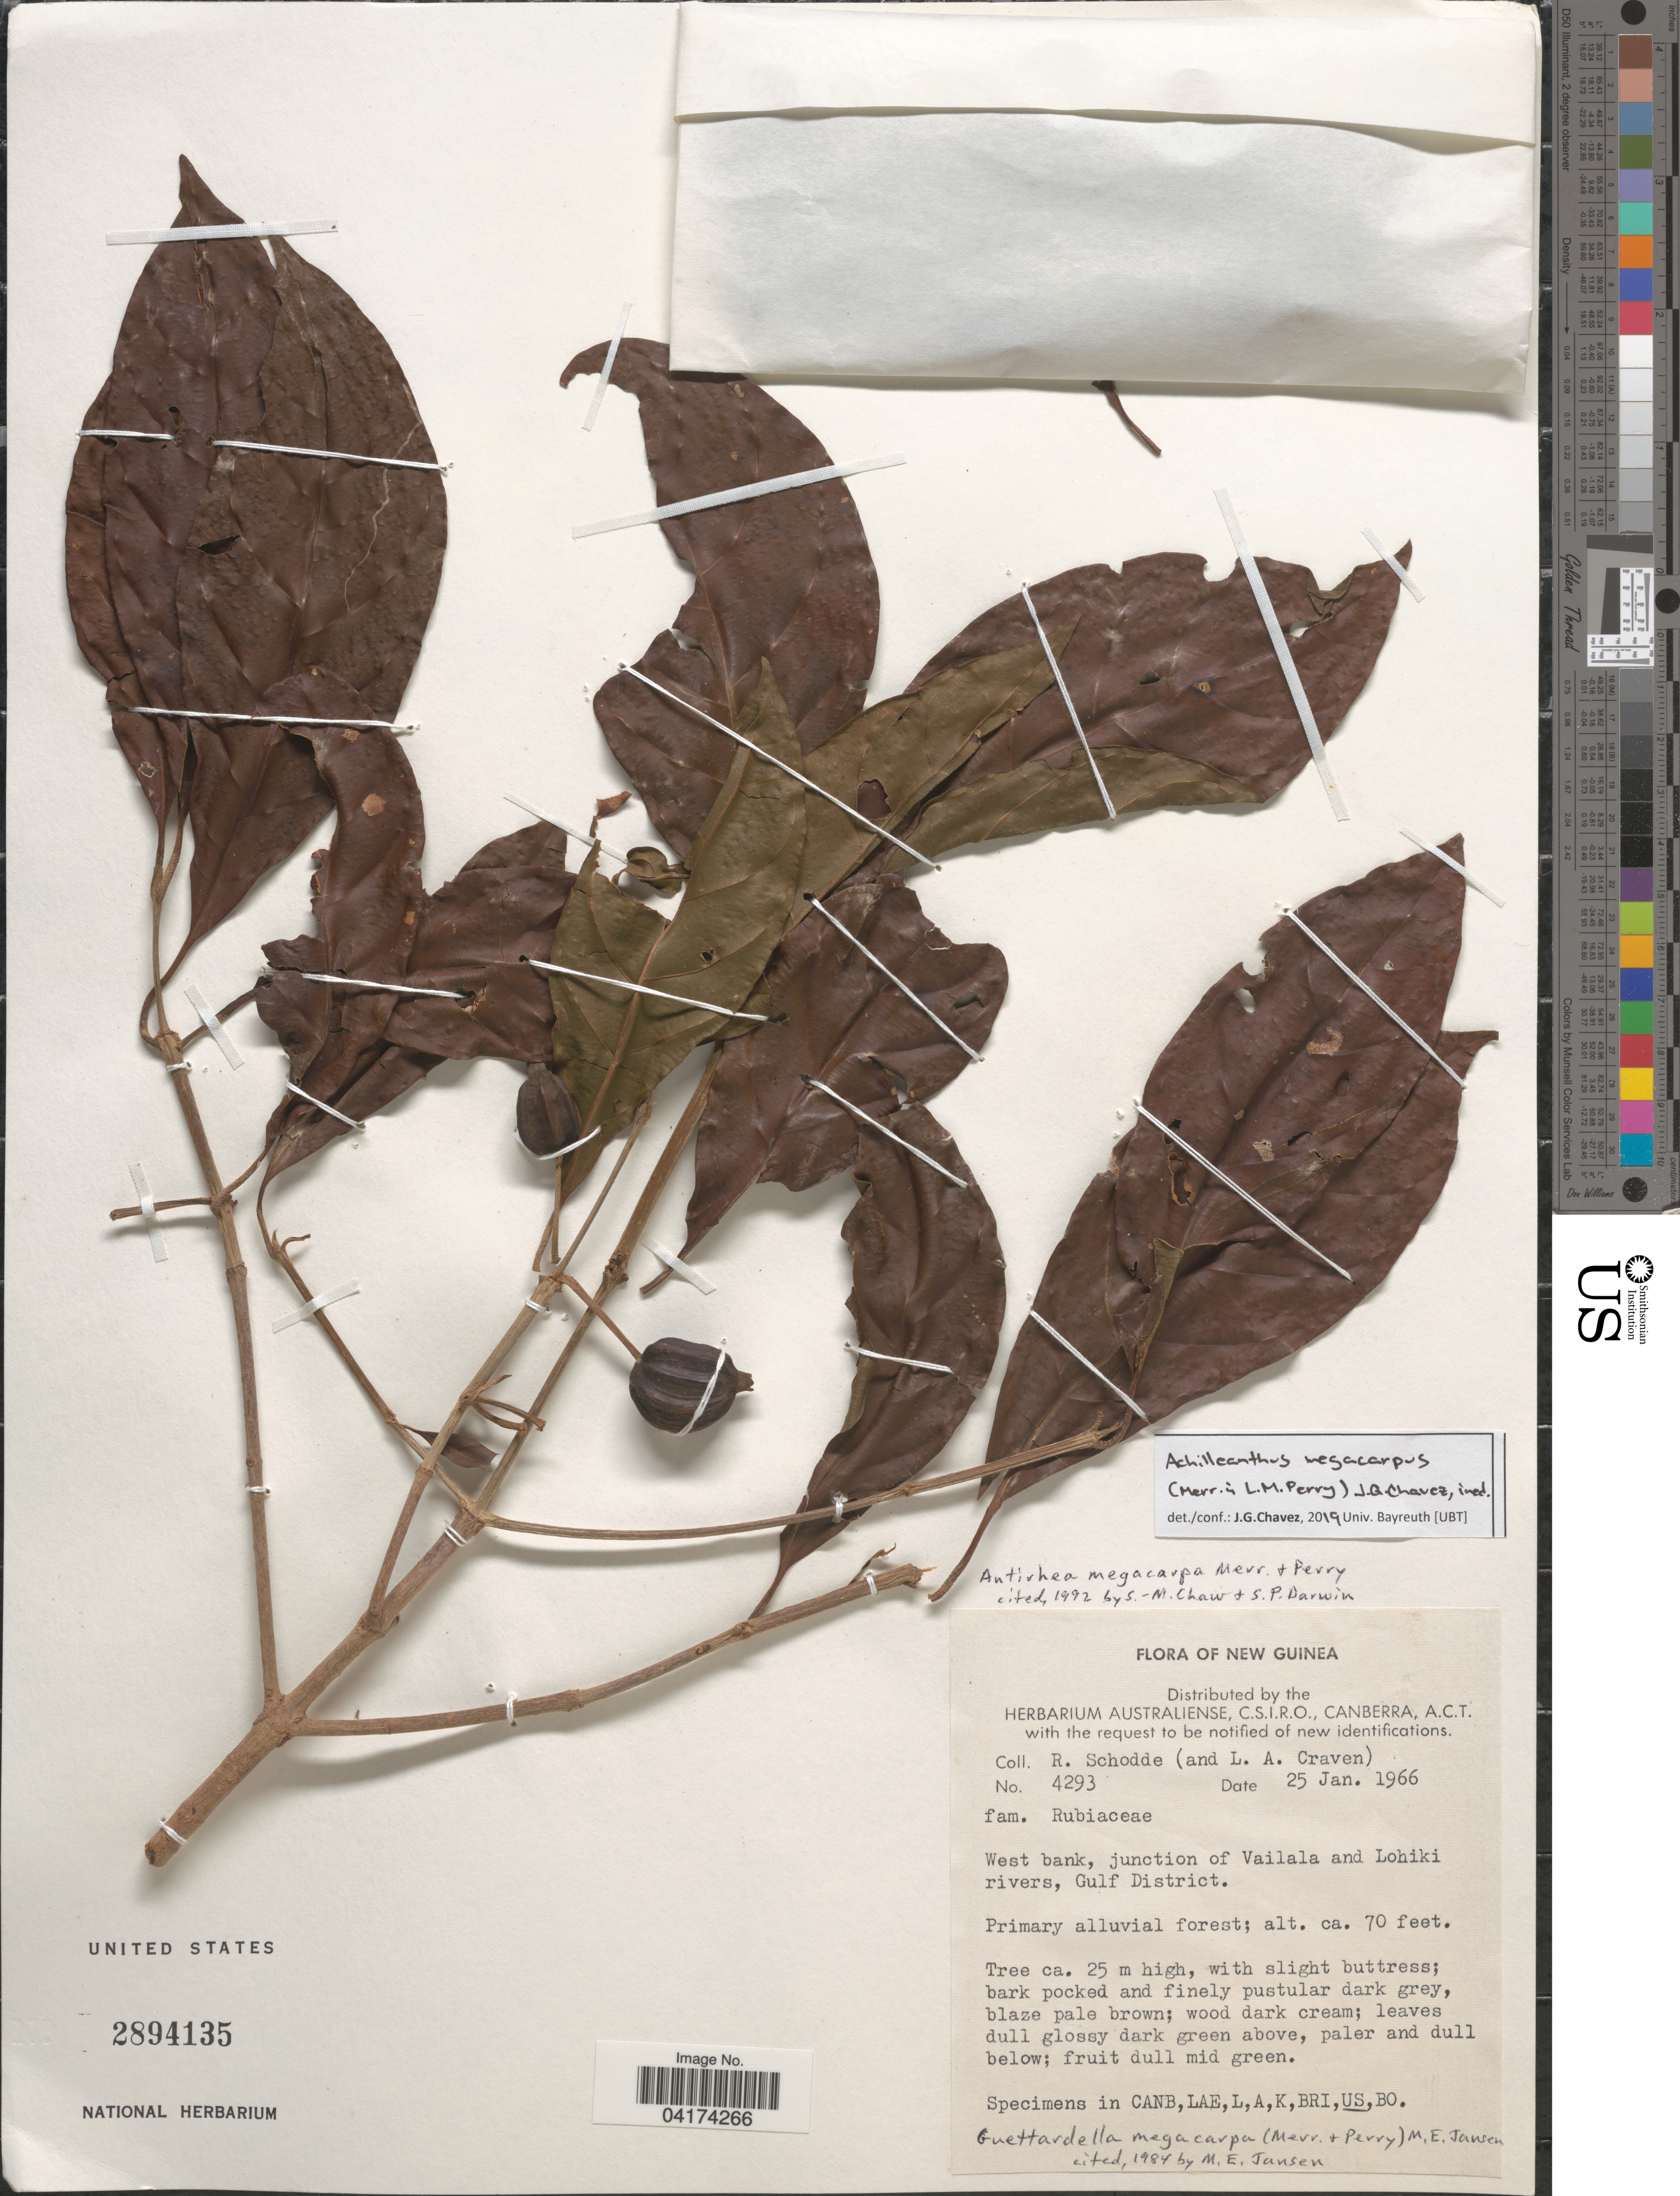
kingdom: Plantae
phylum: Tracheophyta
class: Magnoliopsida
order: Gentianales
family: Rubiaceae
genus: Achilleanthus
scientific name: Achilleanthus megacarpus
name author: (Merr. & L.M. Perry) J.G. Chavez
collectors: R. Schodde & L. A. Craven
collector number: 4293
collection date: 1966-01-25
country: Papua New Guinea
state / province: Gulf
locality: New Guinea. West bank, junction of Vailala and Lohiki rivers, Gulf District.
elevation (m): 21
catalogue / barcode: US 2894135